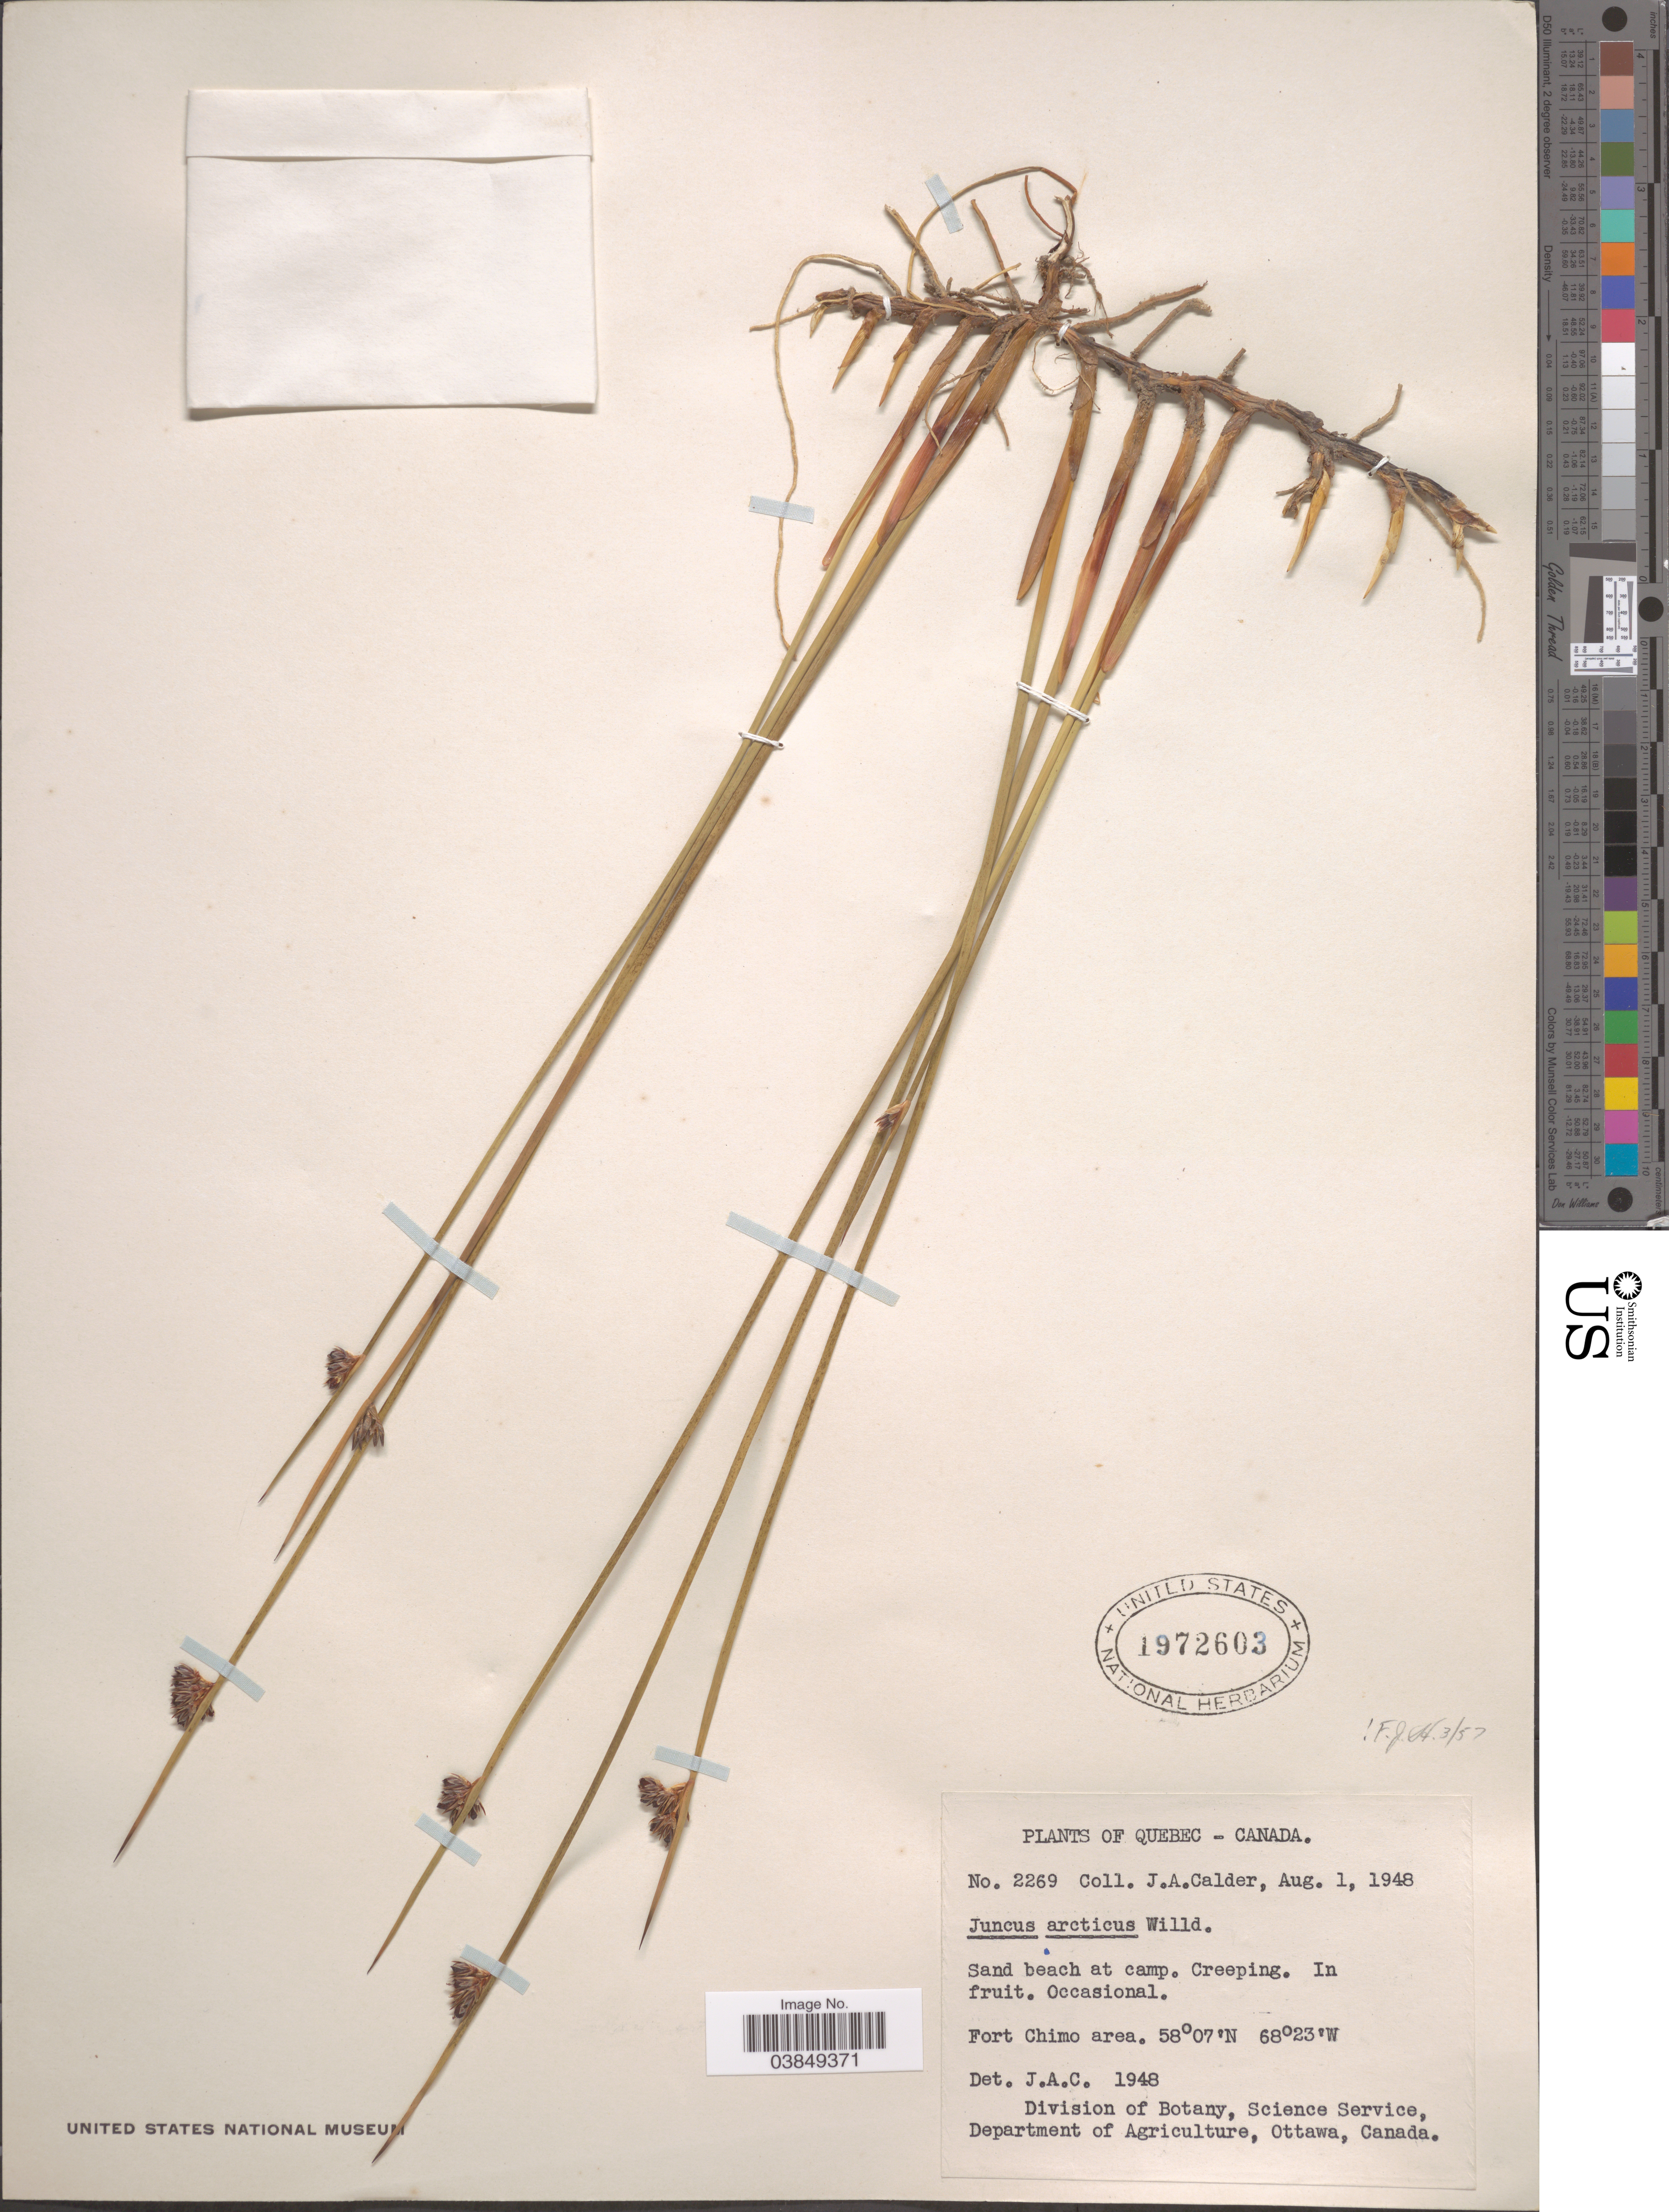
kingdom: Plantae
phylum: Tracheophyta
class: Liliopsida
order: Poales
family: Juncaceae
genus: Juncus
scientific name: Juncus arcticus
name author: Willd.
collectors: J. A. Calder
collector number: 2269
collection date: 1948-08-01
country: Canada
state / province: Quebec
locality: Fort Chimo area.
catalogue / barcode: US 1972603